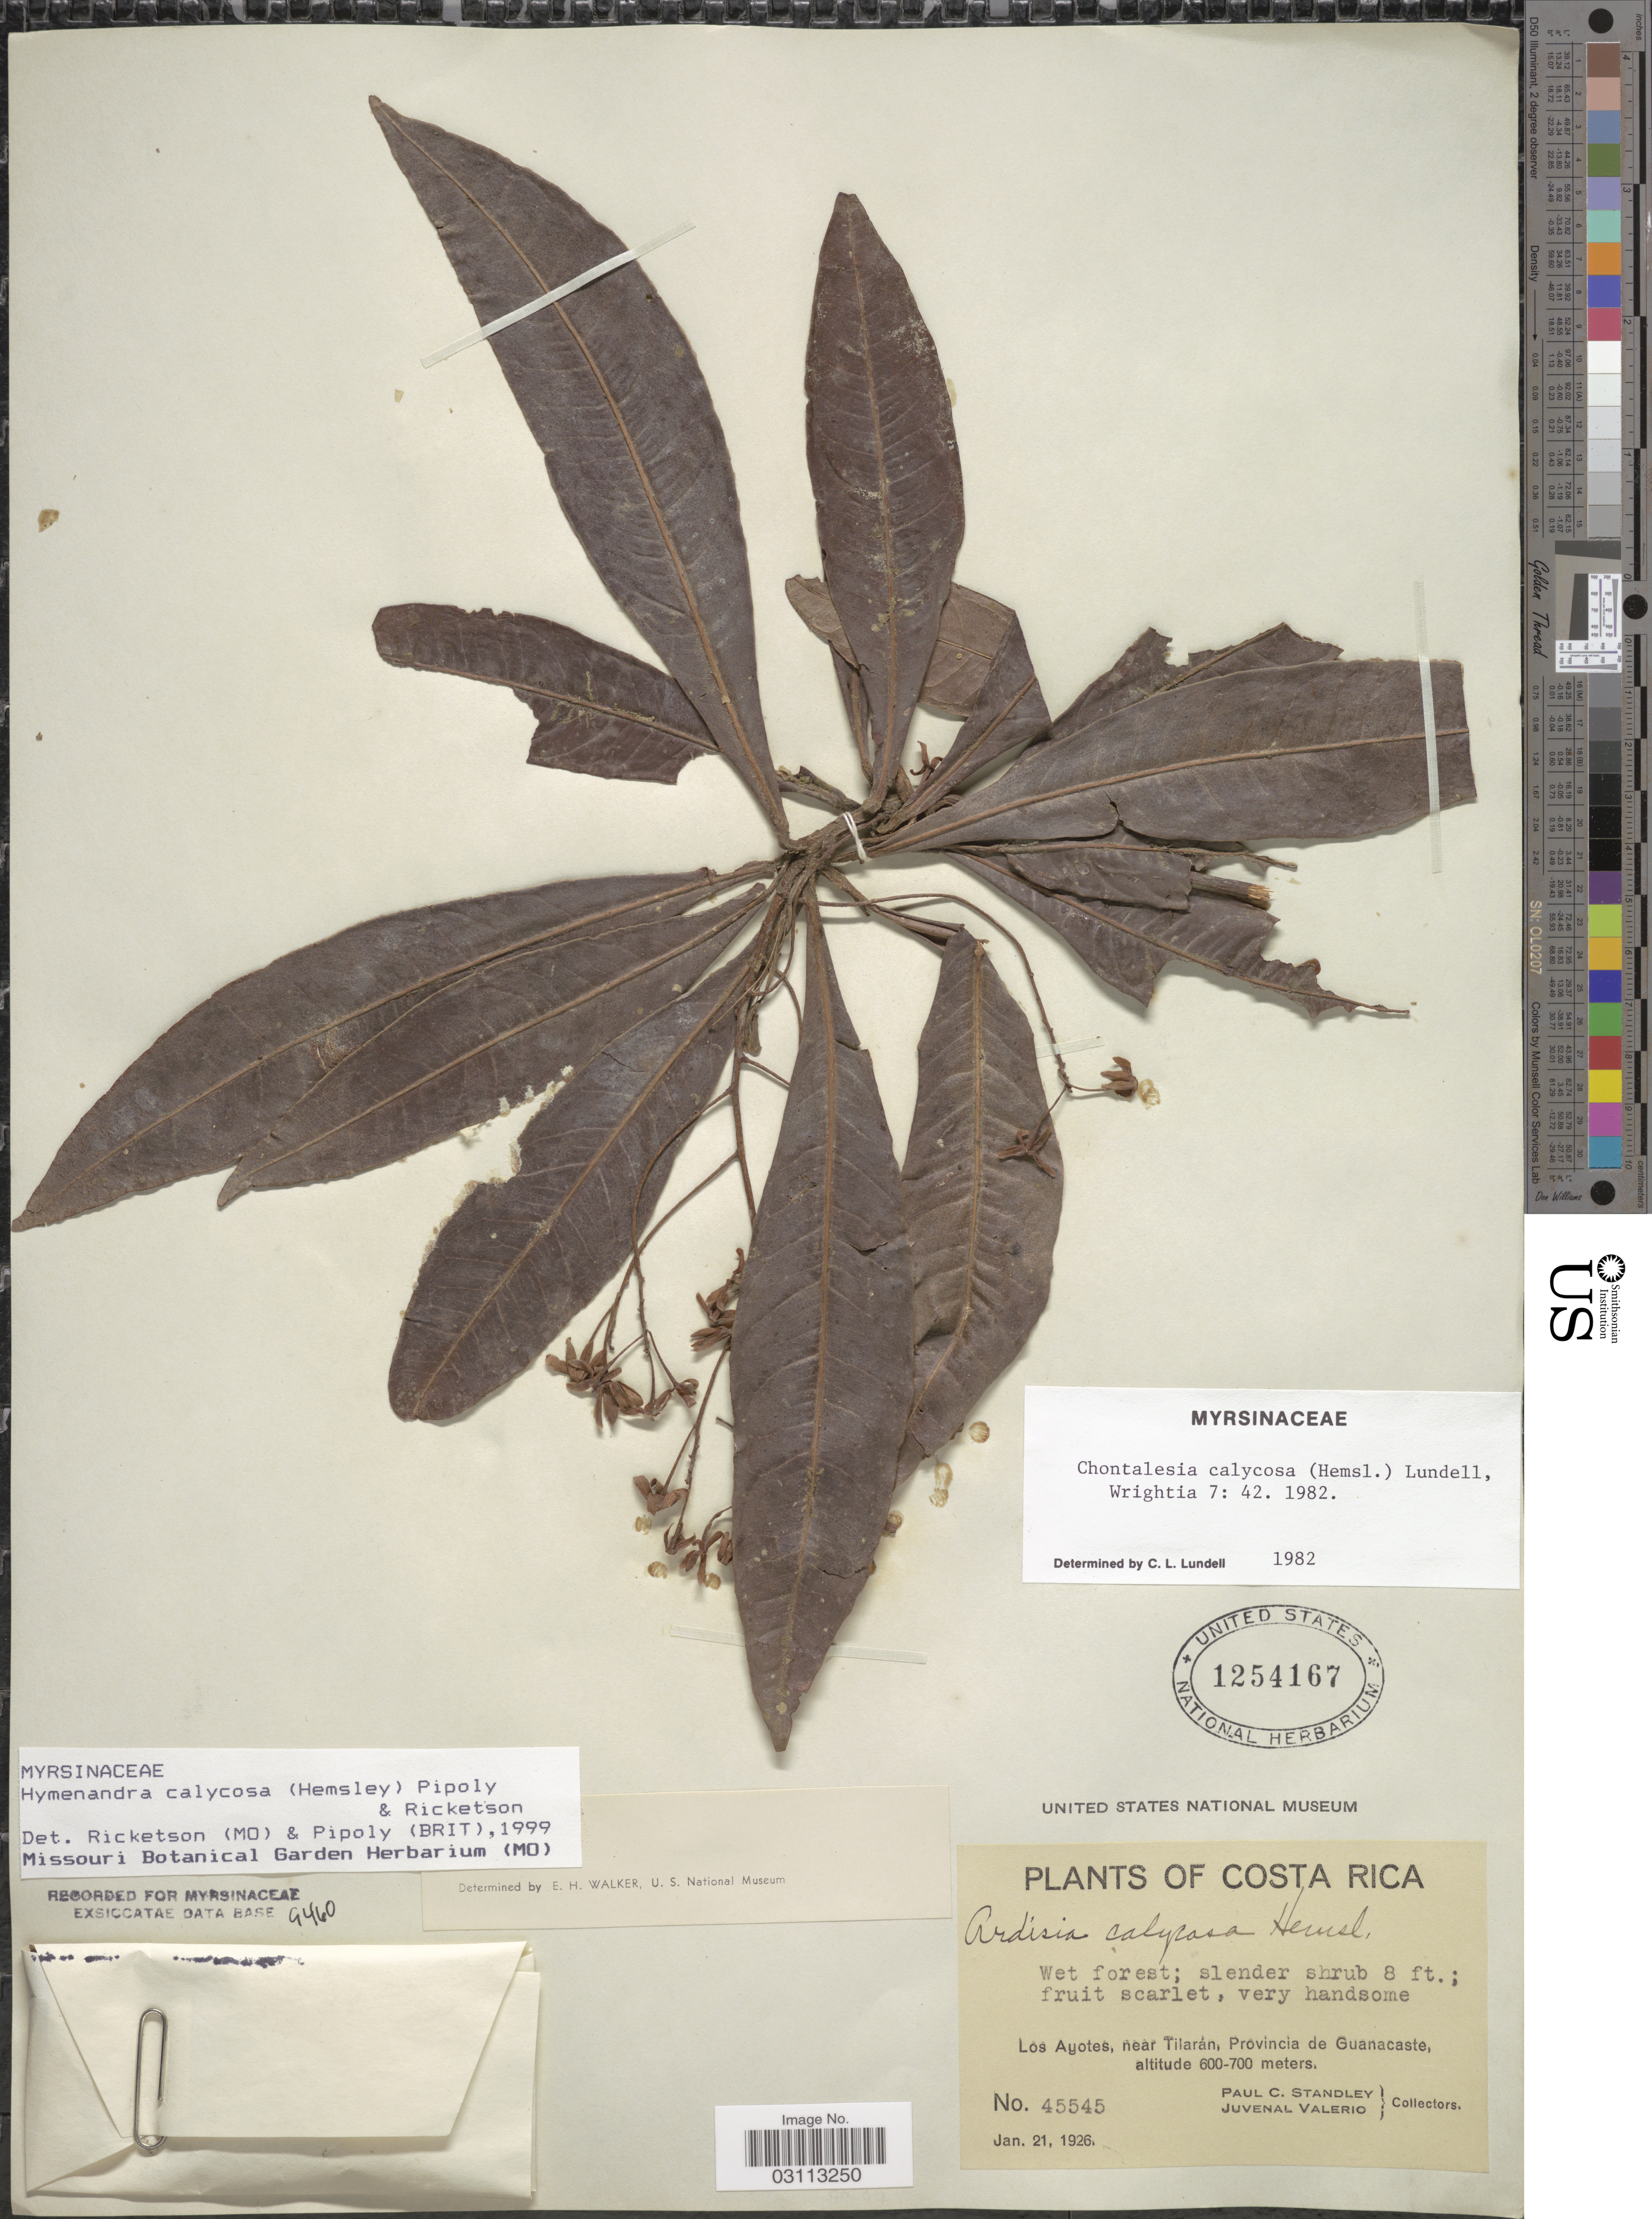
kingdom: Plantae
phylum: Tracheophyta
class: Magnoliopsida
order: Ericales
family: Primulaceae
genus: Hymenandra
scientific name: Hymenandra calycosa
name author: (Hemsl.) Pipoly & Ricketson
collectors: P. C. Standley & J. Valerio R.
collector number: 45545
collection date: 1926-01-21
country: Costa Rica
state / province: Guanacaste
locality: Los Ayotes, near Tilarán, Provincia de Guanacaste.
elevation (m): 600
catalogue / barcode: US 1254167